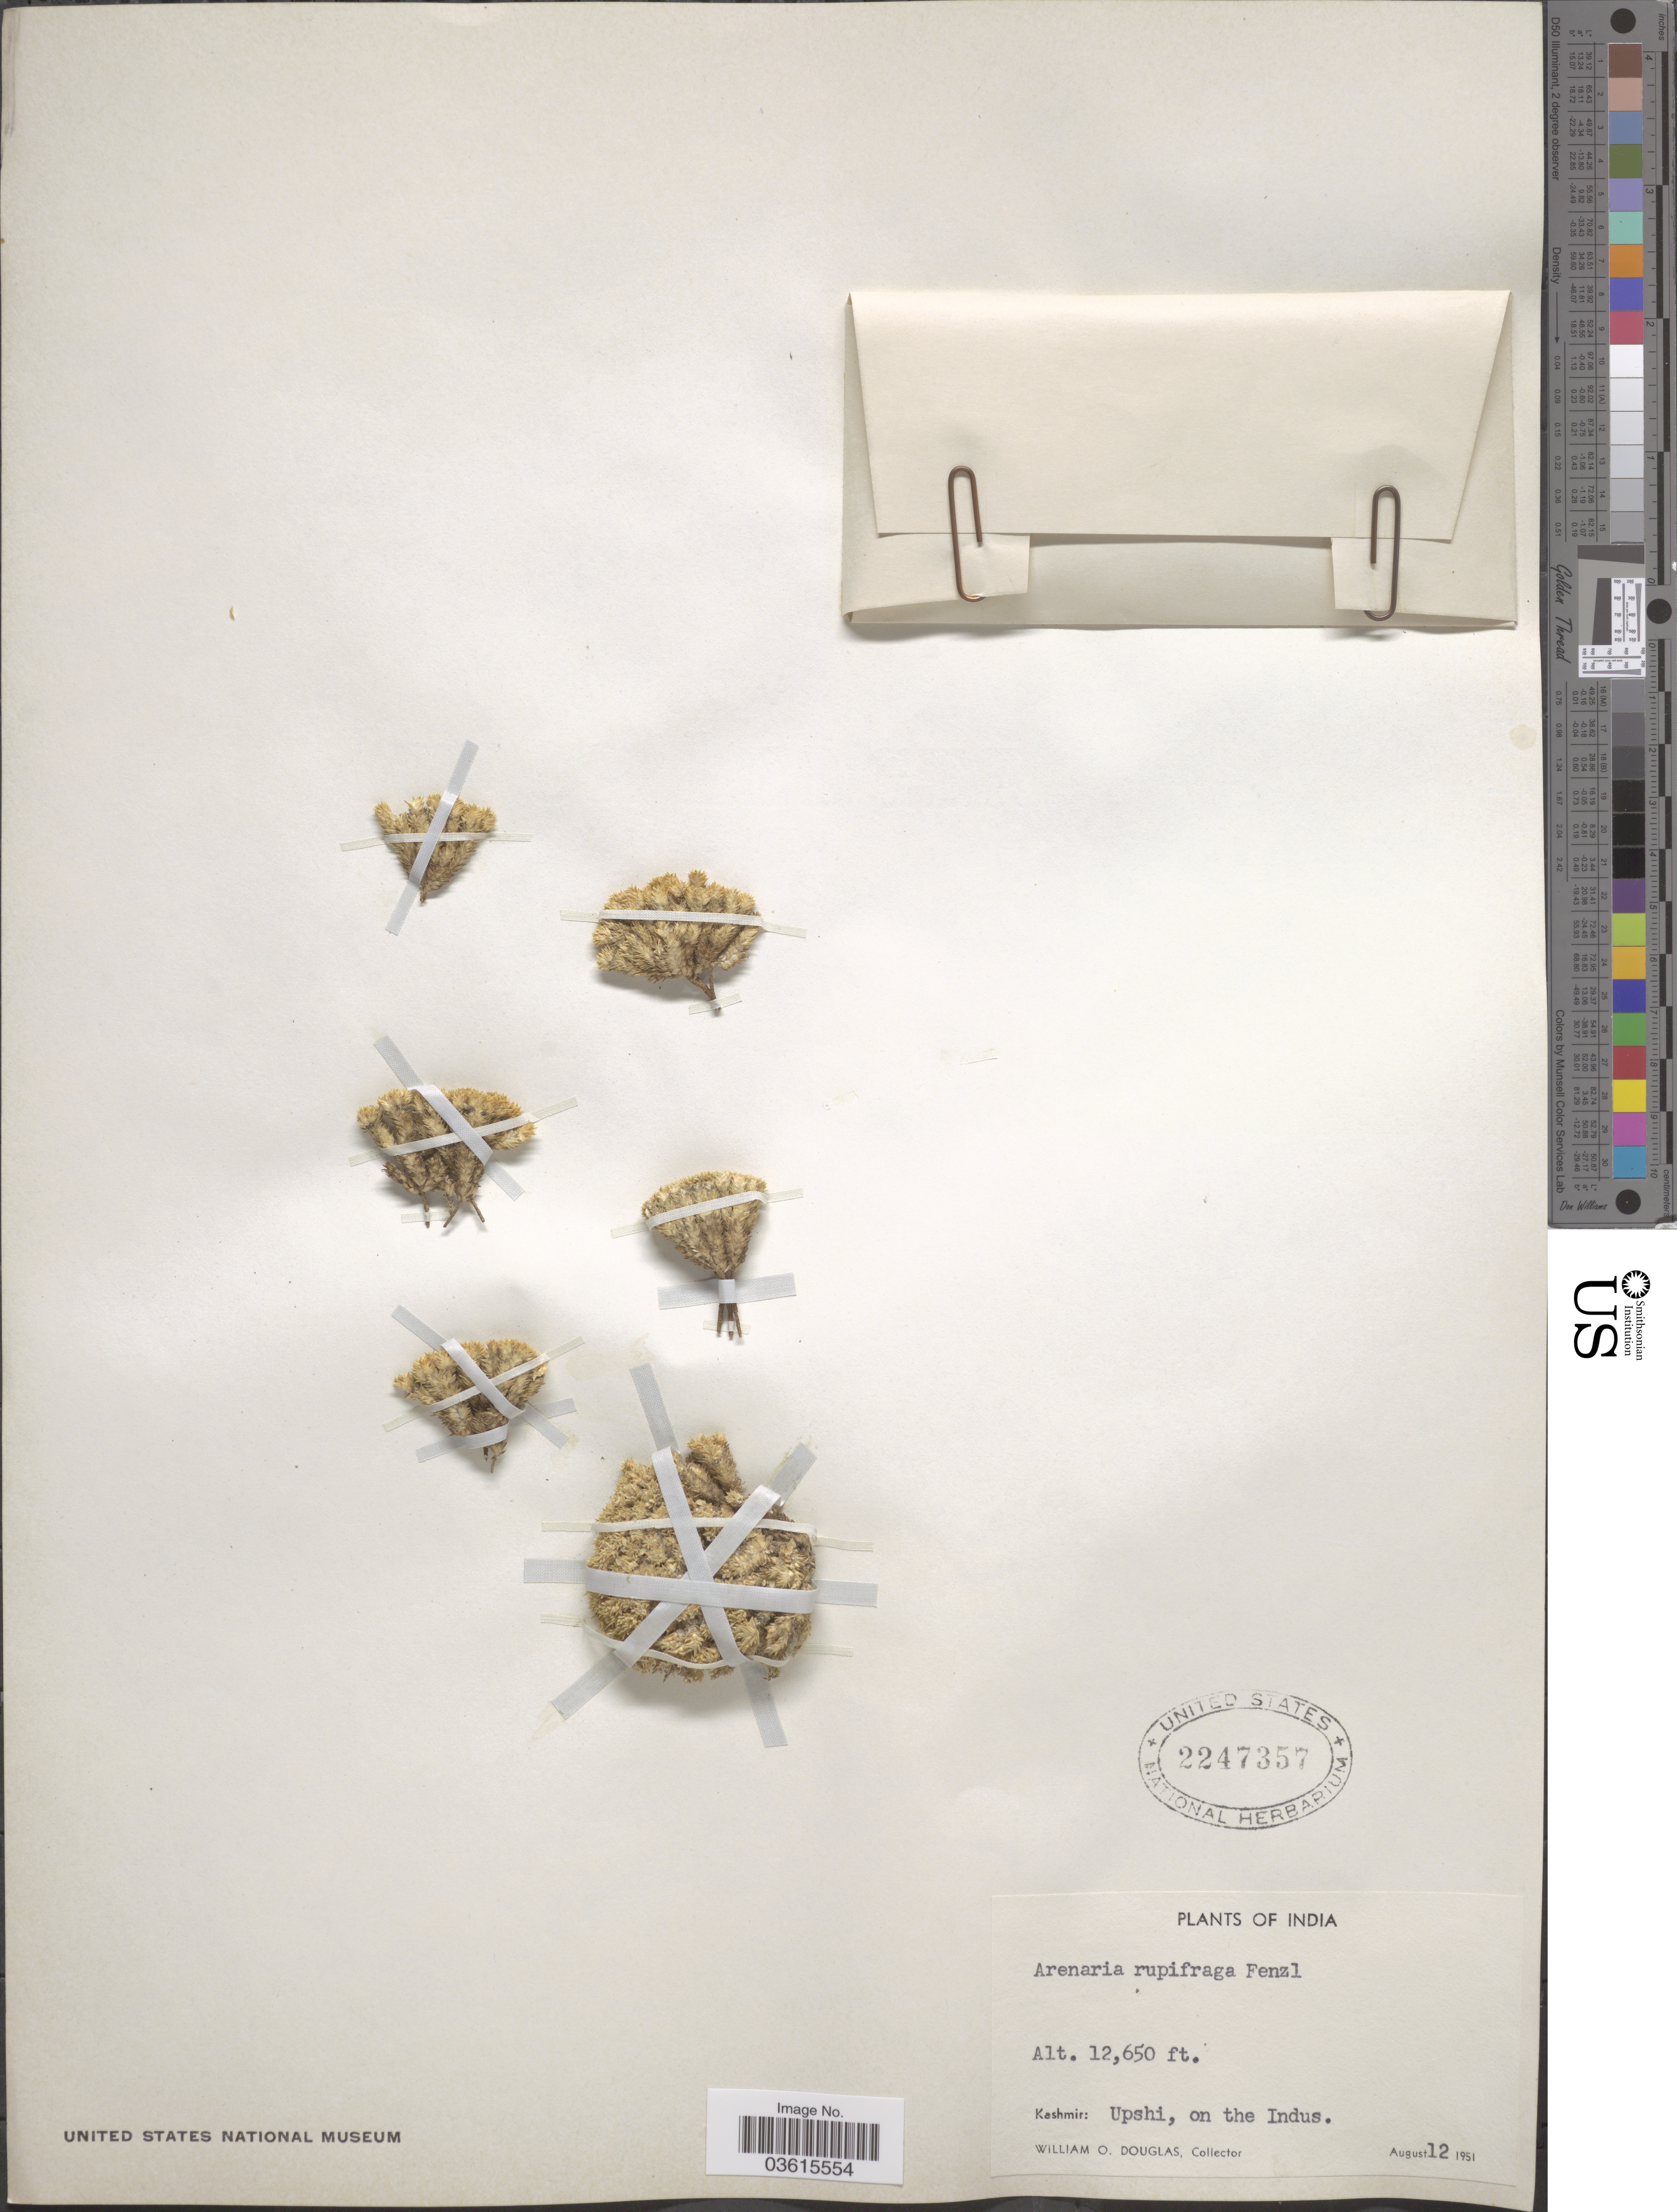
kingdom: Plantae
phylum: Tracheophyta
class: Magnoliopsida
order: Caryophyllales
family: Caryophyllaceae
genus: Arenaria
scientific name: Arenaria rupifraga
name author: (Kar. & Kir.) Fenzl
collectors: W. Douglas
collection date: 1951-08-12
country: India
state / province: Jammu and Kashmir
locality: Kashmir: Upshi, on the Indus.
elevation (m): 3856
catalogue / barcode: US 2247357